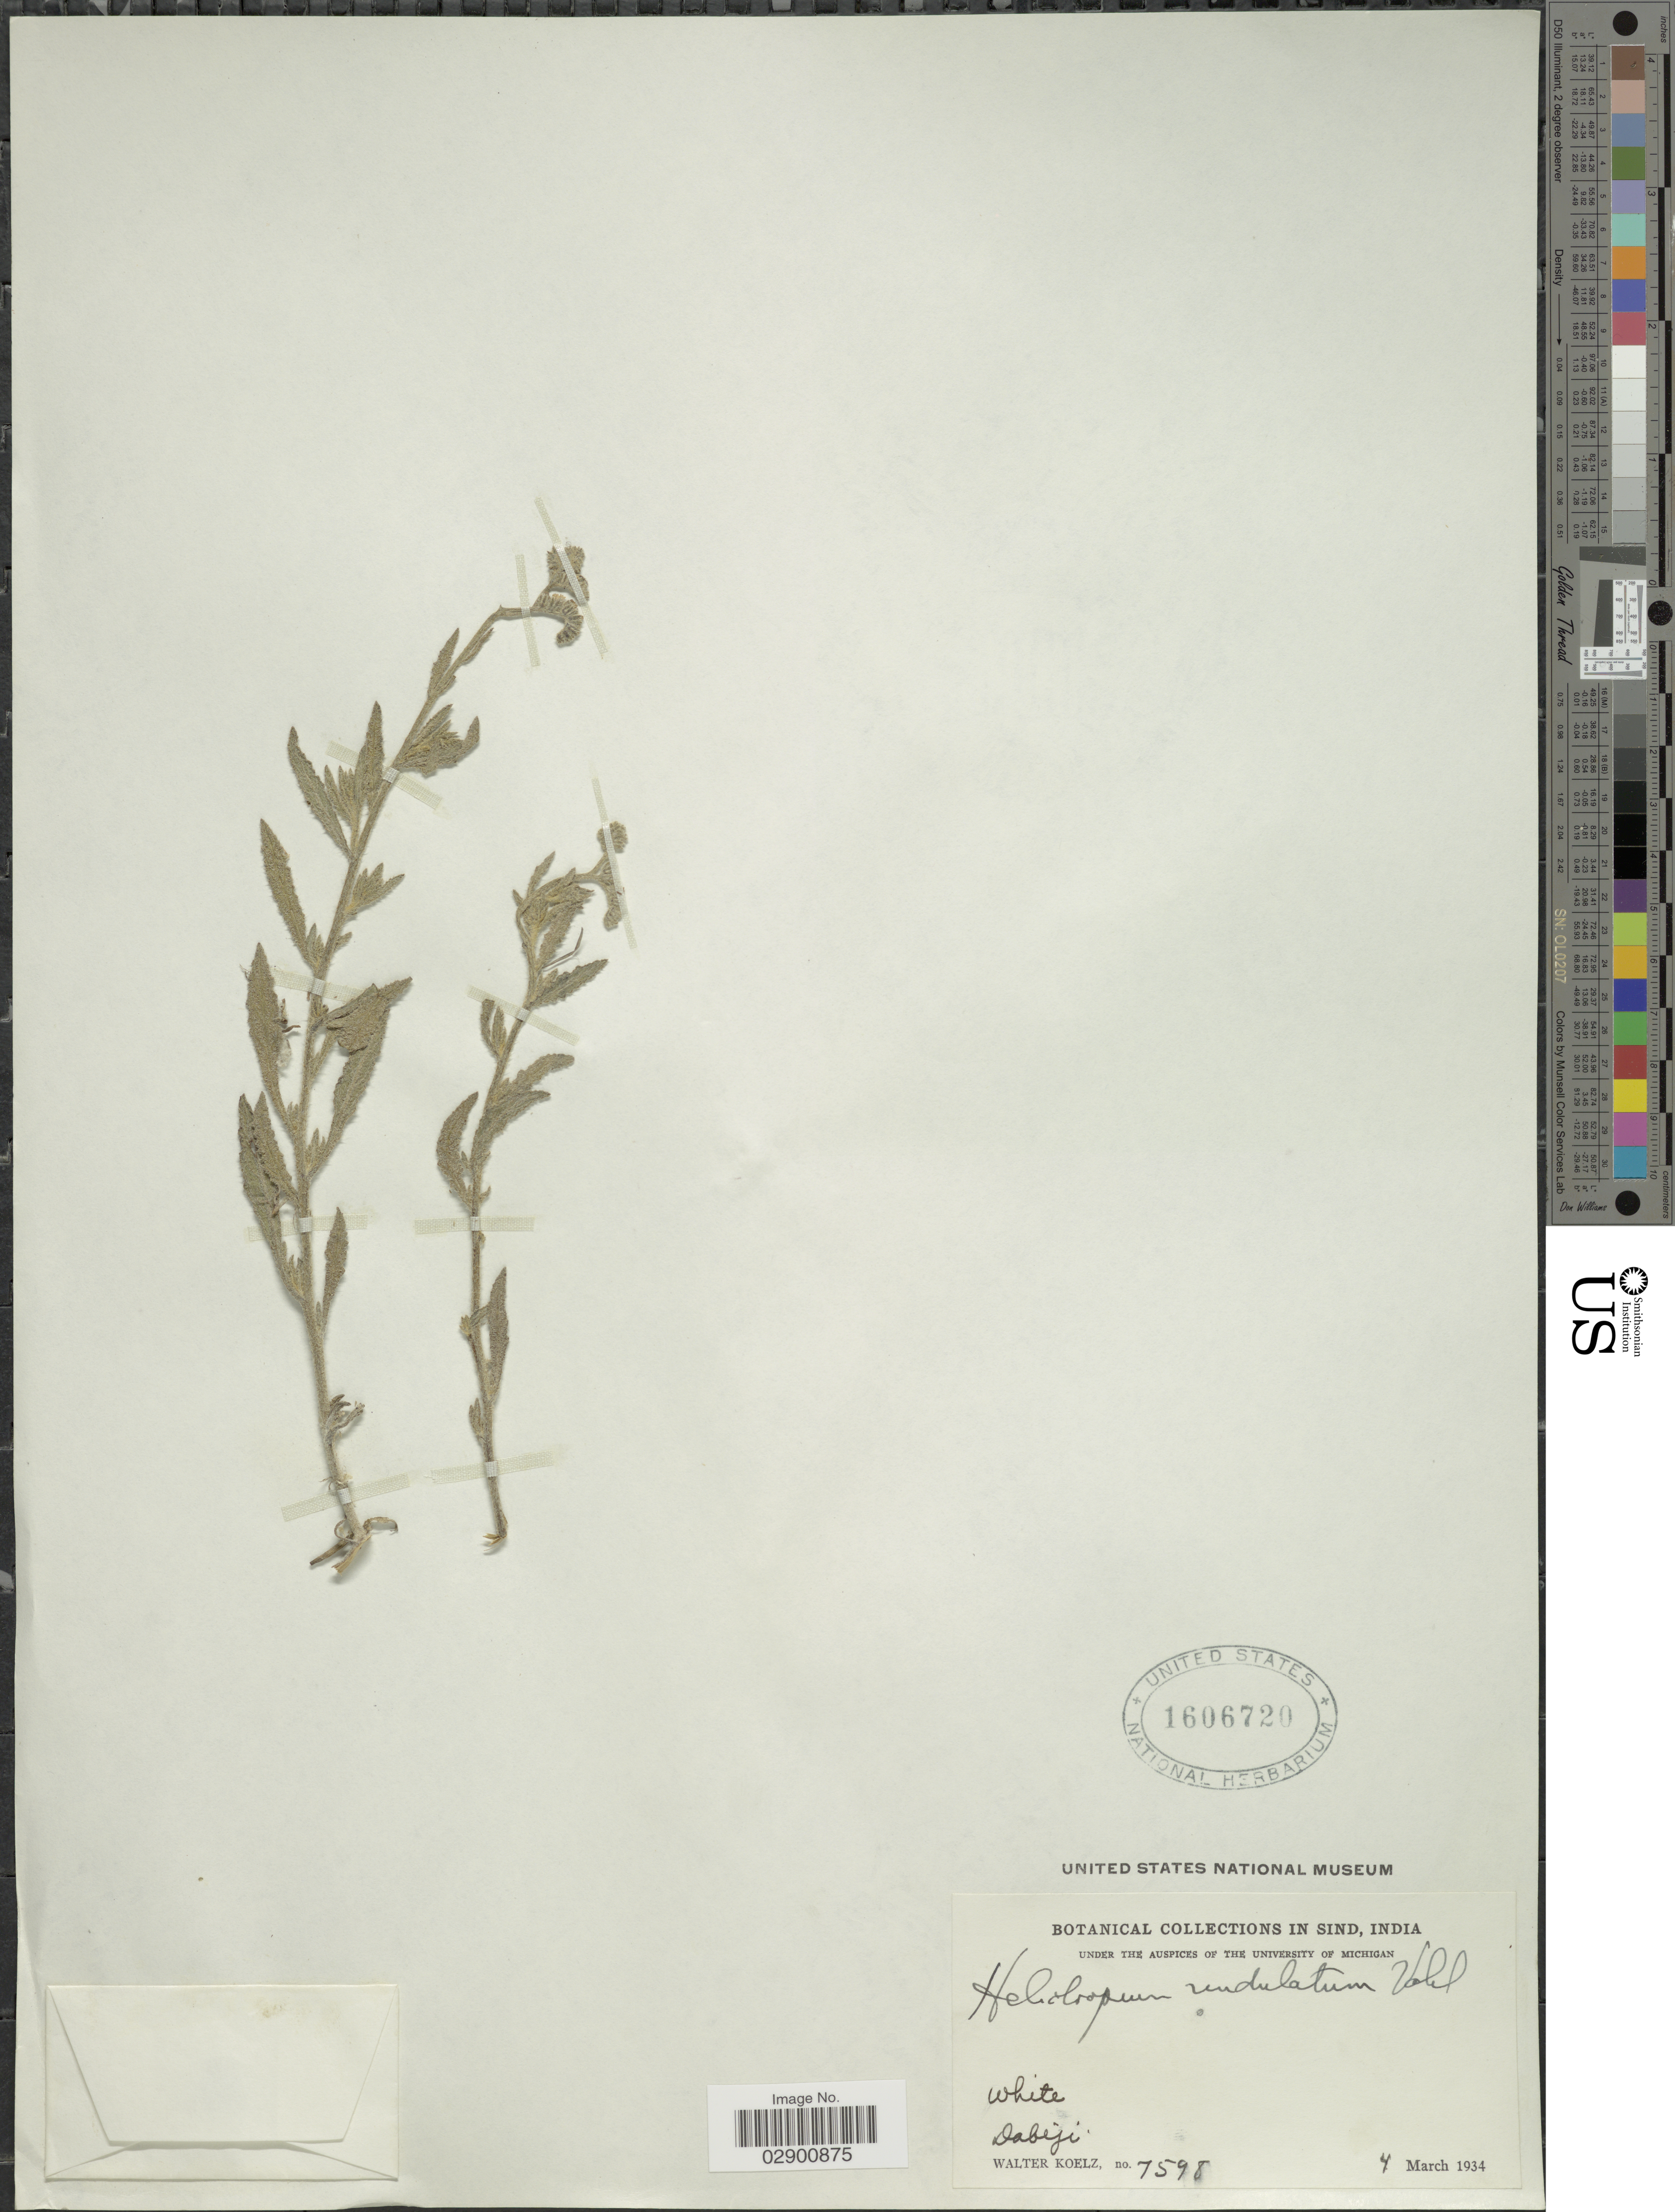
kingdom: Plantae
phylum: Tracheophyta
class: Magnoliopsida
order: Boraginales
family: Heliotropiaceae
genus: Heliotropium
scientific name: Heliotropium bacciferum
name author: Forssk.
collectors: W. N. Koelz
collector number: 7598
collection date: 1934-03-04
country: India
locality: Dabeji.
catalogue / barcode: US 1606720